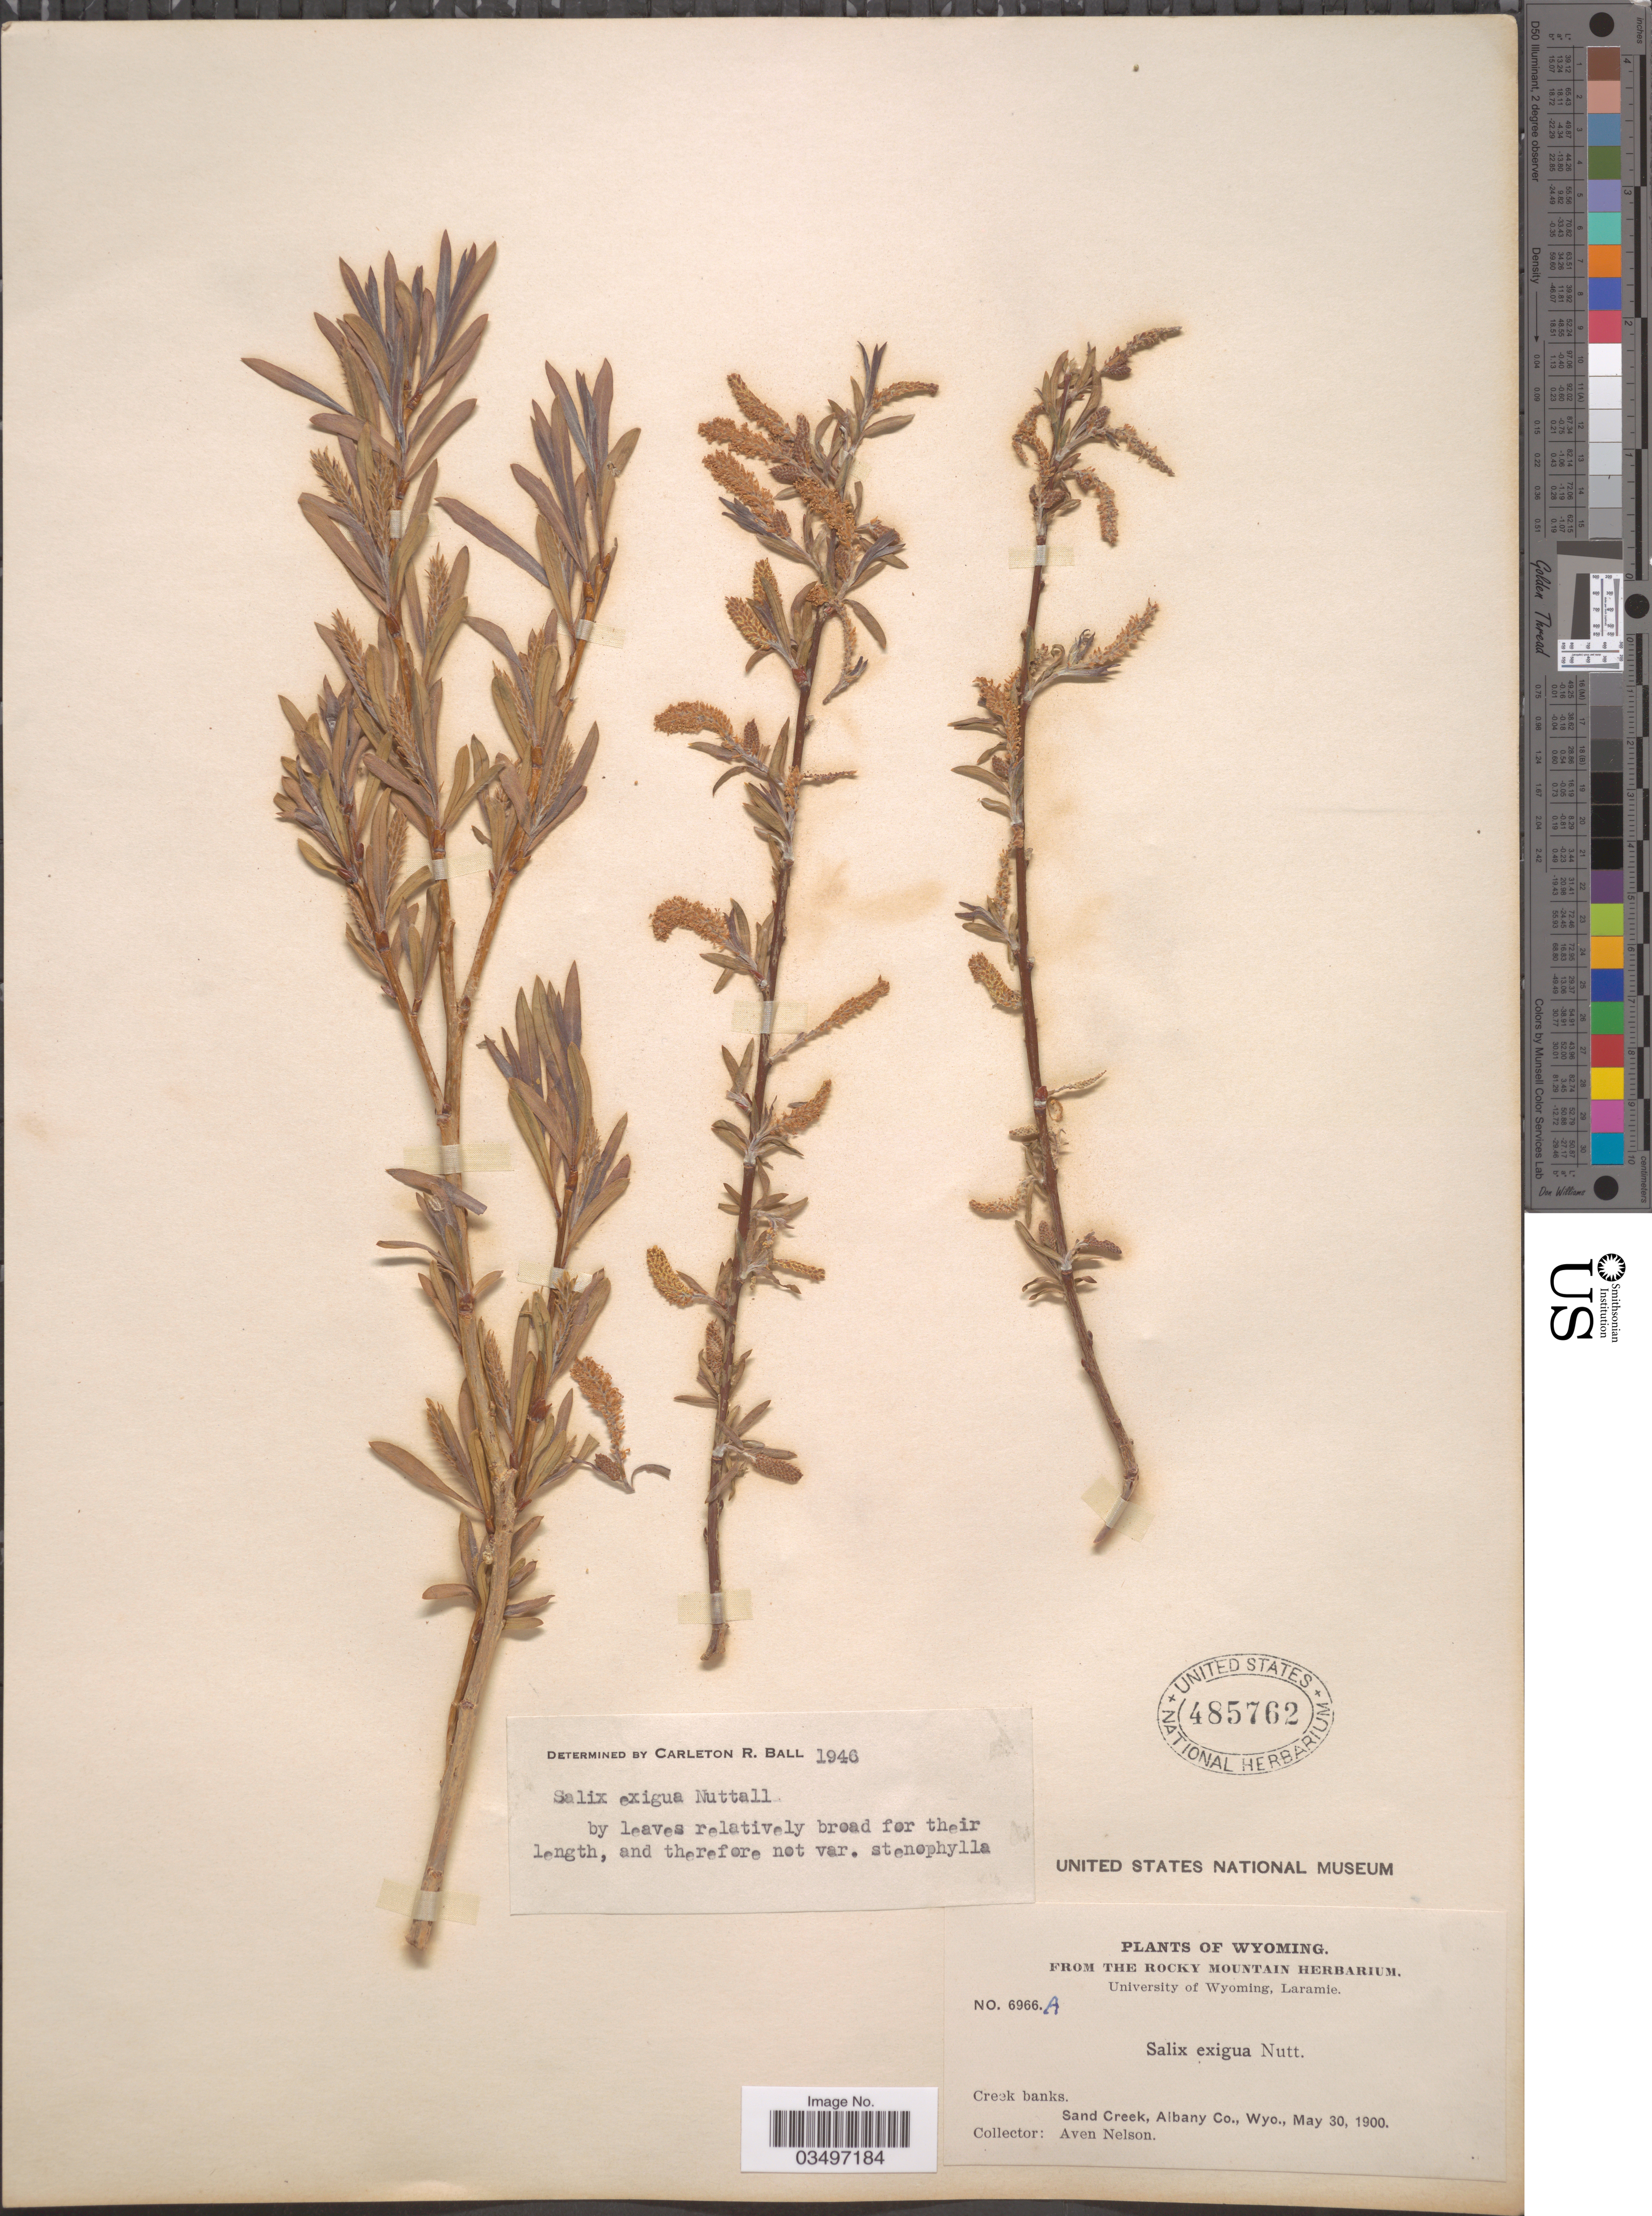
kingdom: Plantae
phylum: Tracheophyta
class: Magnoliopsida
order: Malpighiales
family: Salicaceae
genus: Salix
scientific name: Salix exigua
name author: Nutt.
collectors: A. Nelson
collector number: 6966A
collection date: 1900-05-30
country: United States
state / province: Wyoming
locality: Creek banks. Sand Creek, Albany Co.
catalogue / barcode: US 485762